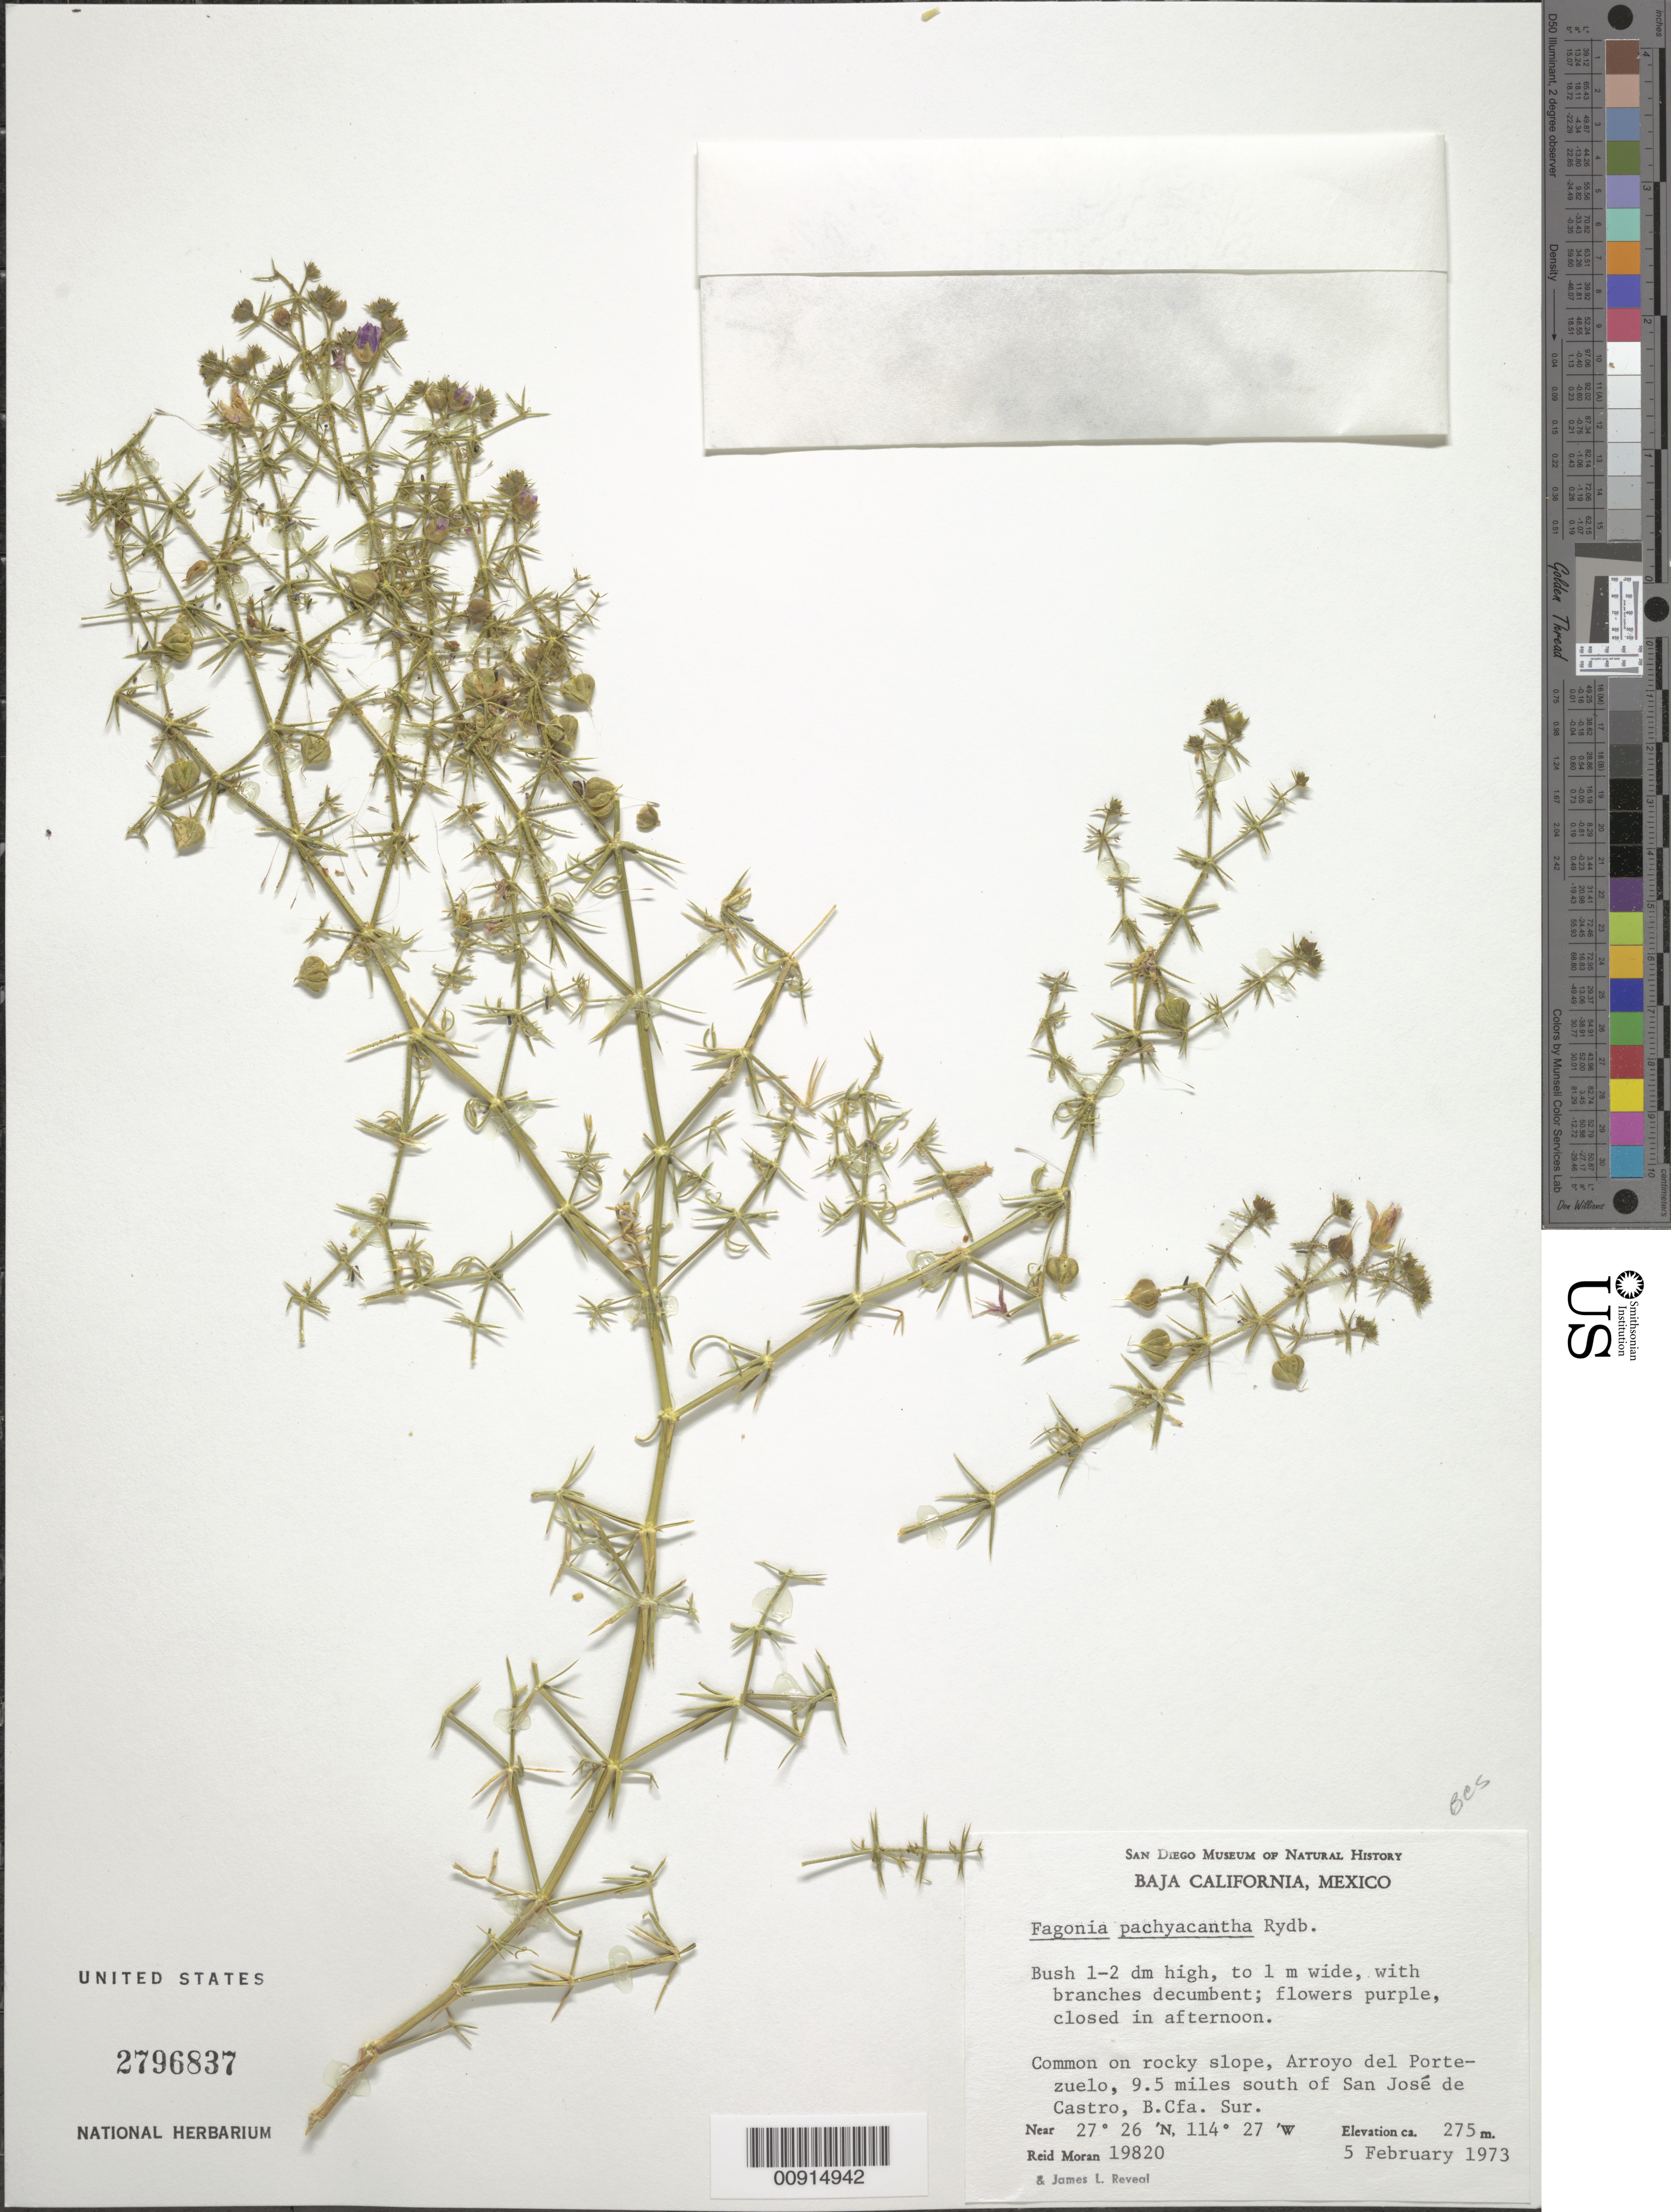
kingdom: Plantae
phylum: Tracheophyta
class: Magnoliopsida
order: Zygophyllales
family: Zygophyllaceae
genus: Fagonia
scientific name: Fagonia pachyacantha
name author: Rydb.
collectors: R. V. Moran & J. L. Reveal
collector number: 19820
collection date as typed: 05 Feb 1973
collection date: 1973-02-05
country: Mexico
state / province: Baja California Sur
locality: Arroyo del Portezuelo, 9.5 miles south of San José de Castro, Baja California Sur.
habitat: Common on rocky slope.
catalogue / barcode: US 2796837